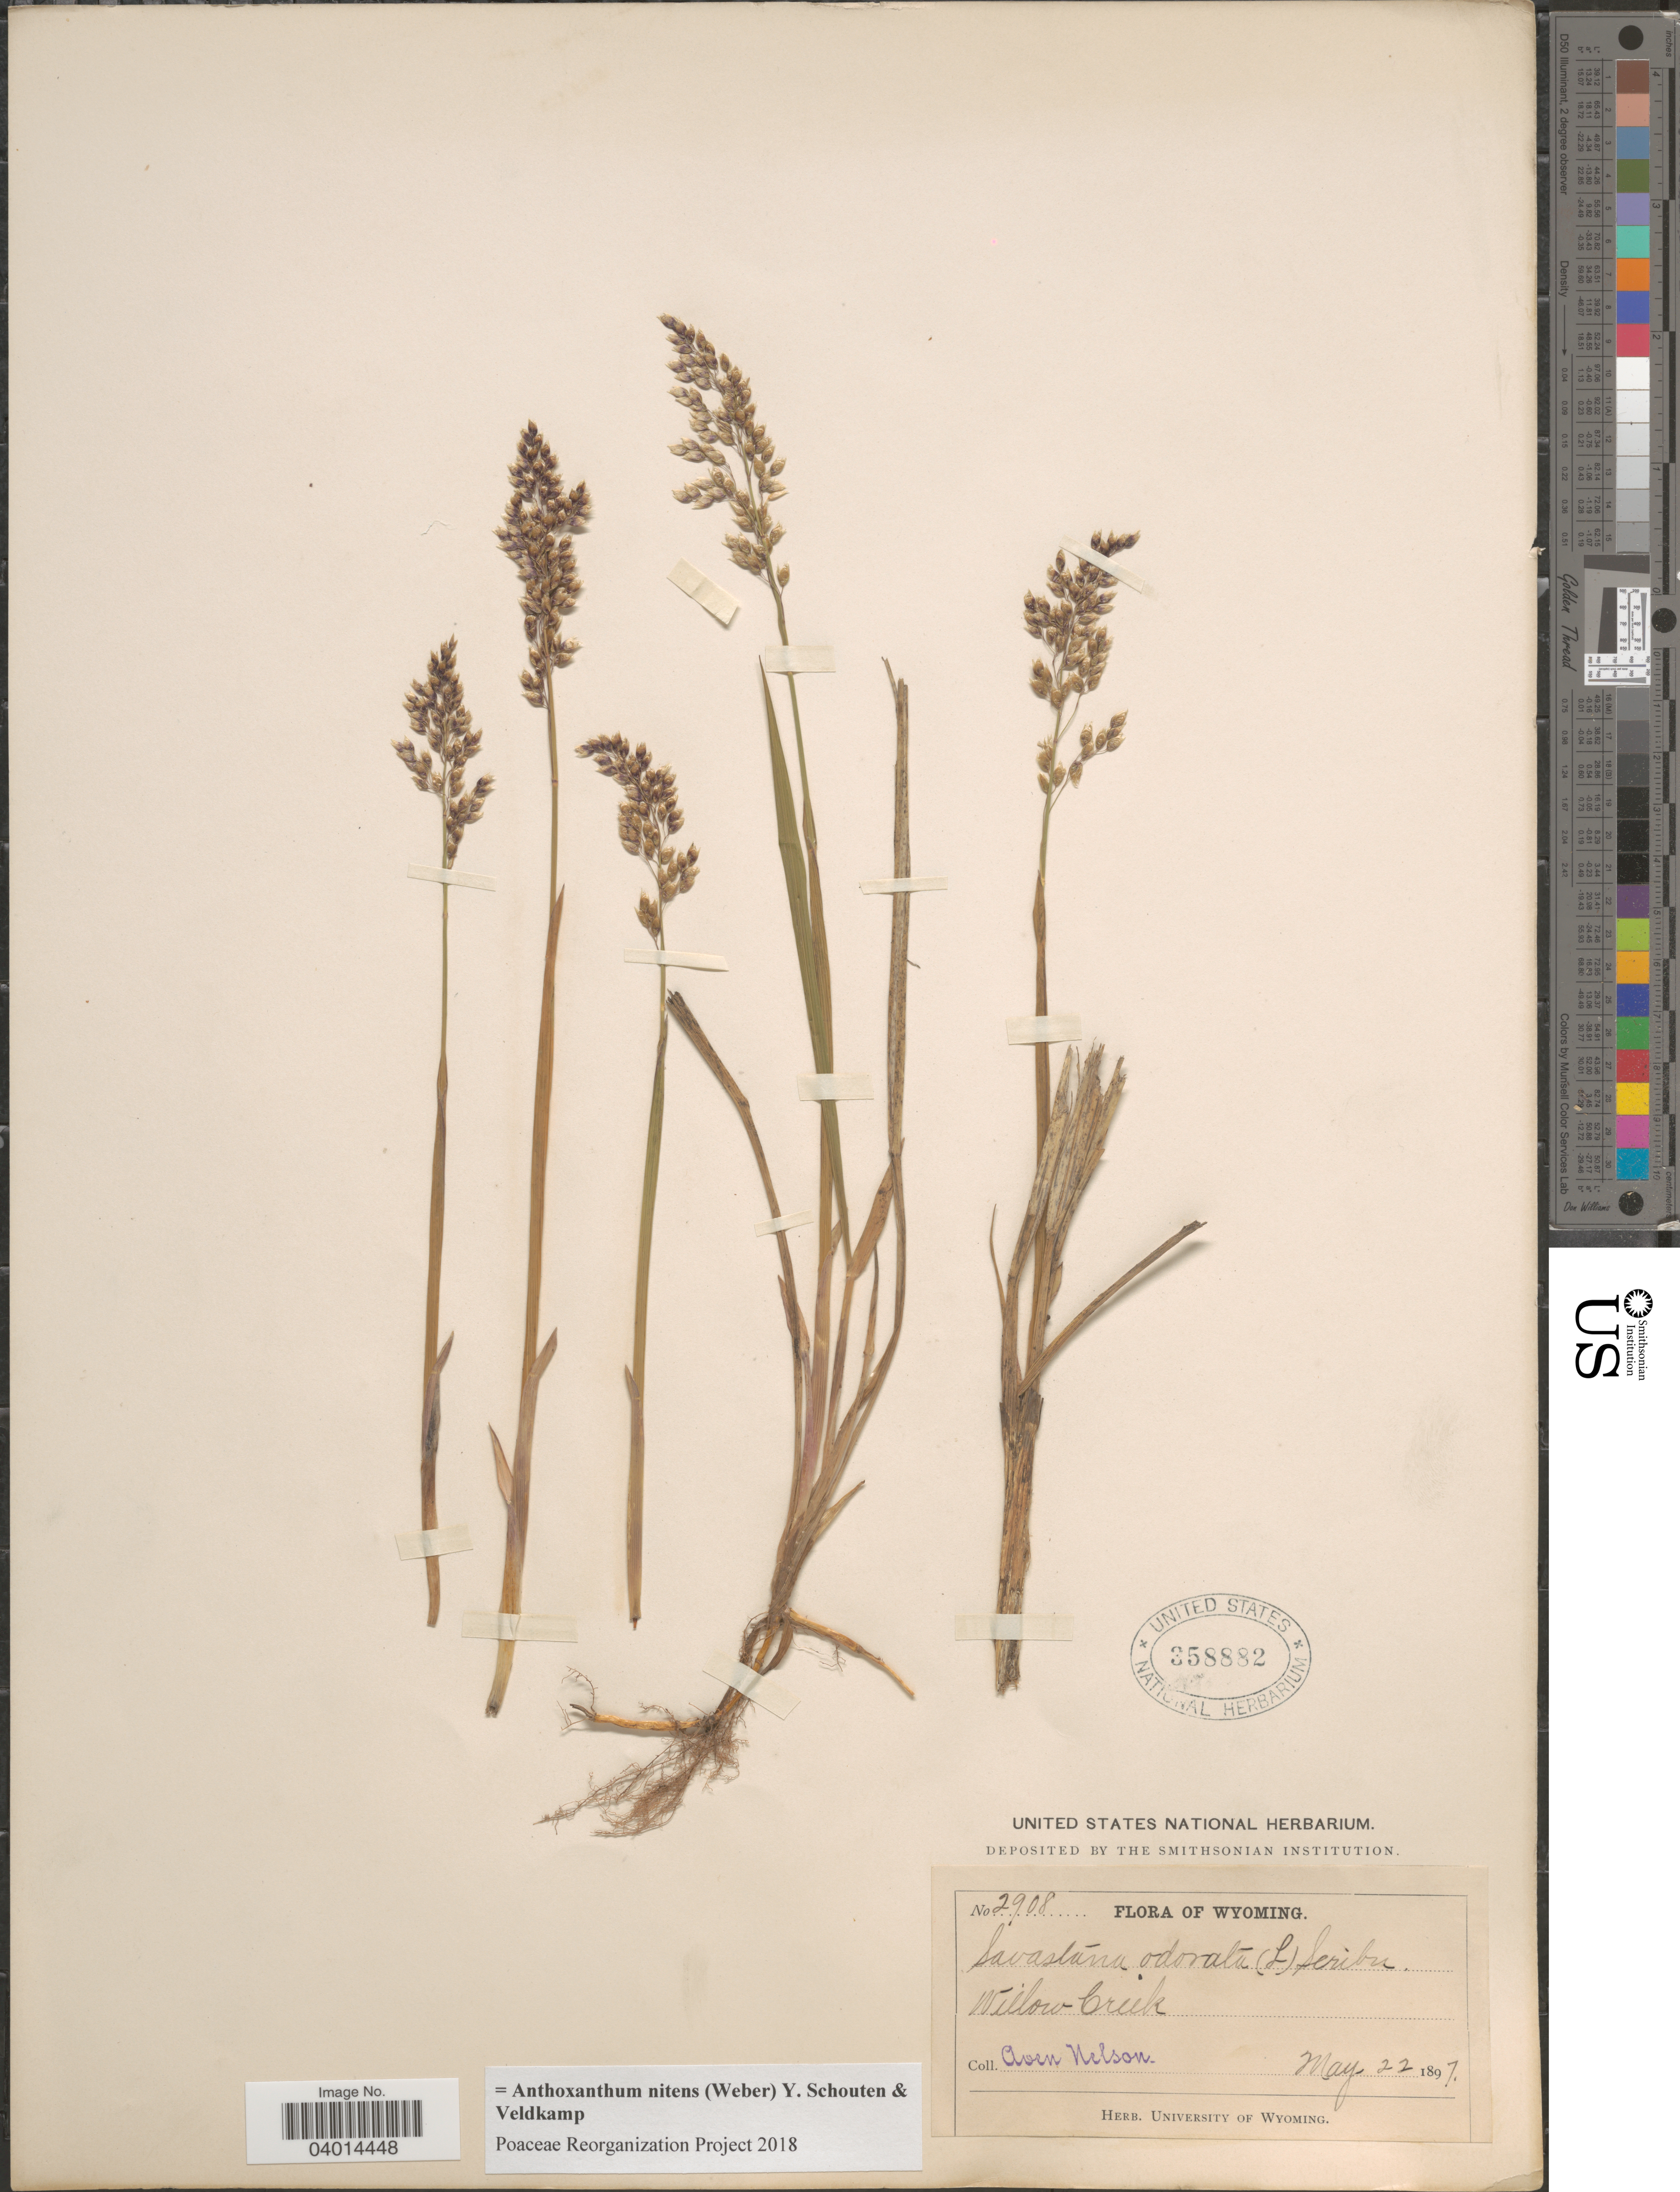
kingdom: Plantae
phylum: Tracheophyta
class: Liliopsida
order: Poales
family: Poaceae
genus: Anthoxanthum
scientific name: Anthoxanthum nitens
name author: (G.H. Weber) R.T.A. Schouten & Veldkamp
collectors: A. Nelson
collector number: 2908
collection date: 1897-05-22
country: United States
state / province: Wyoming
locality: Willow Creek.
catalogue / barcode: US 358882